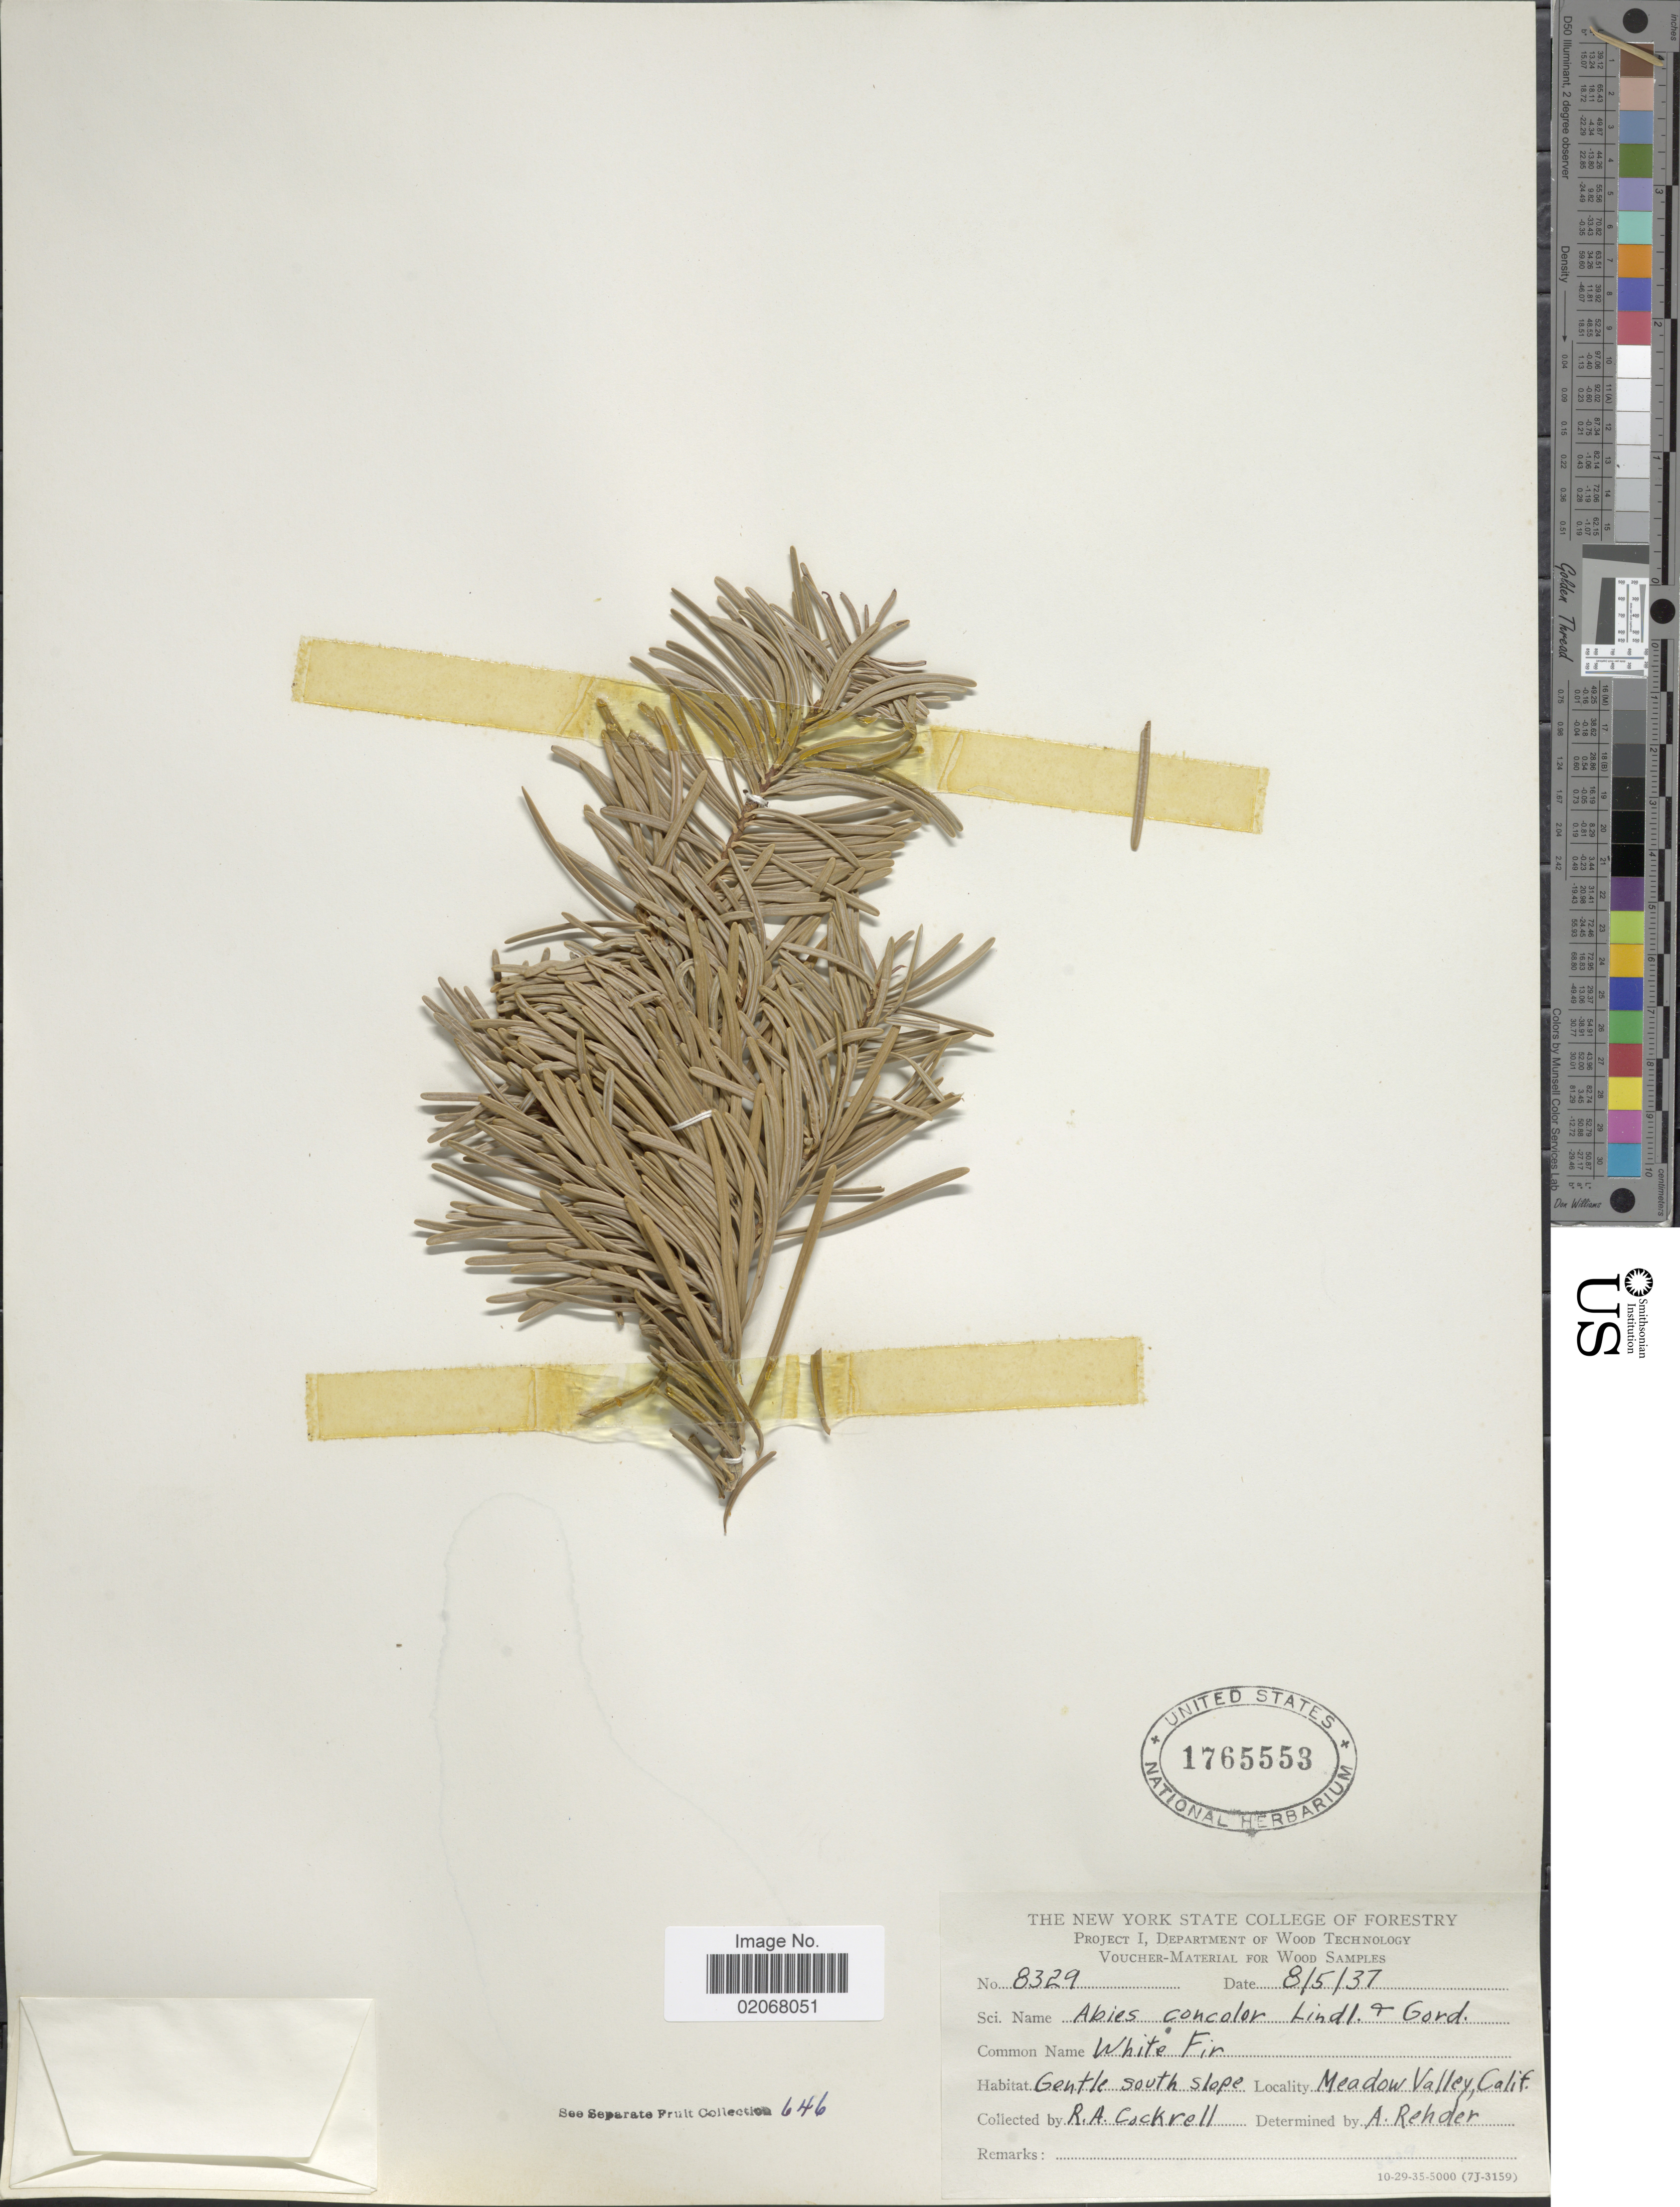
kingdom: Plantae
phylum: Tracheophyta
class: Pinopsida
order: Pinales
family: Pinaceae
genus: Abies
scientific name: Abies concolor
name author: (Gordon & Glend.) Lindl. ex Hildebr.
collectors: R. Cockrell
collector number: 8329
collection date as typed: Transcribed d/m/y: 8/5/37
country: United States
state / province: California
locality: Gentle South slope. Meadow Valley Calif.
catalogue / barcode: US 1765553